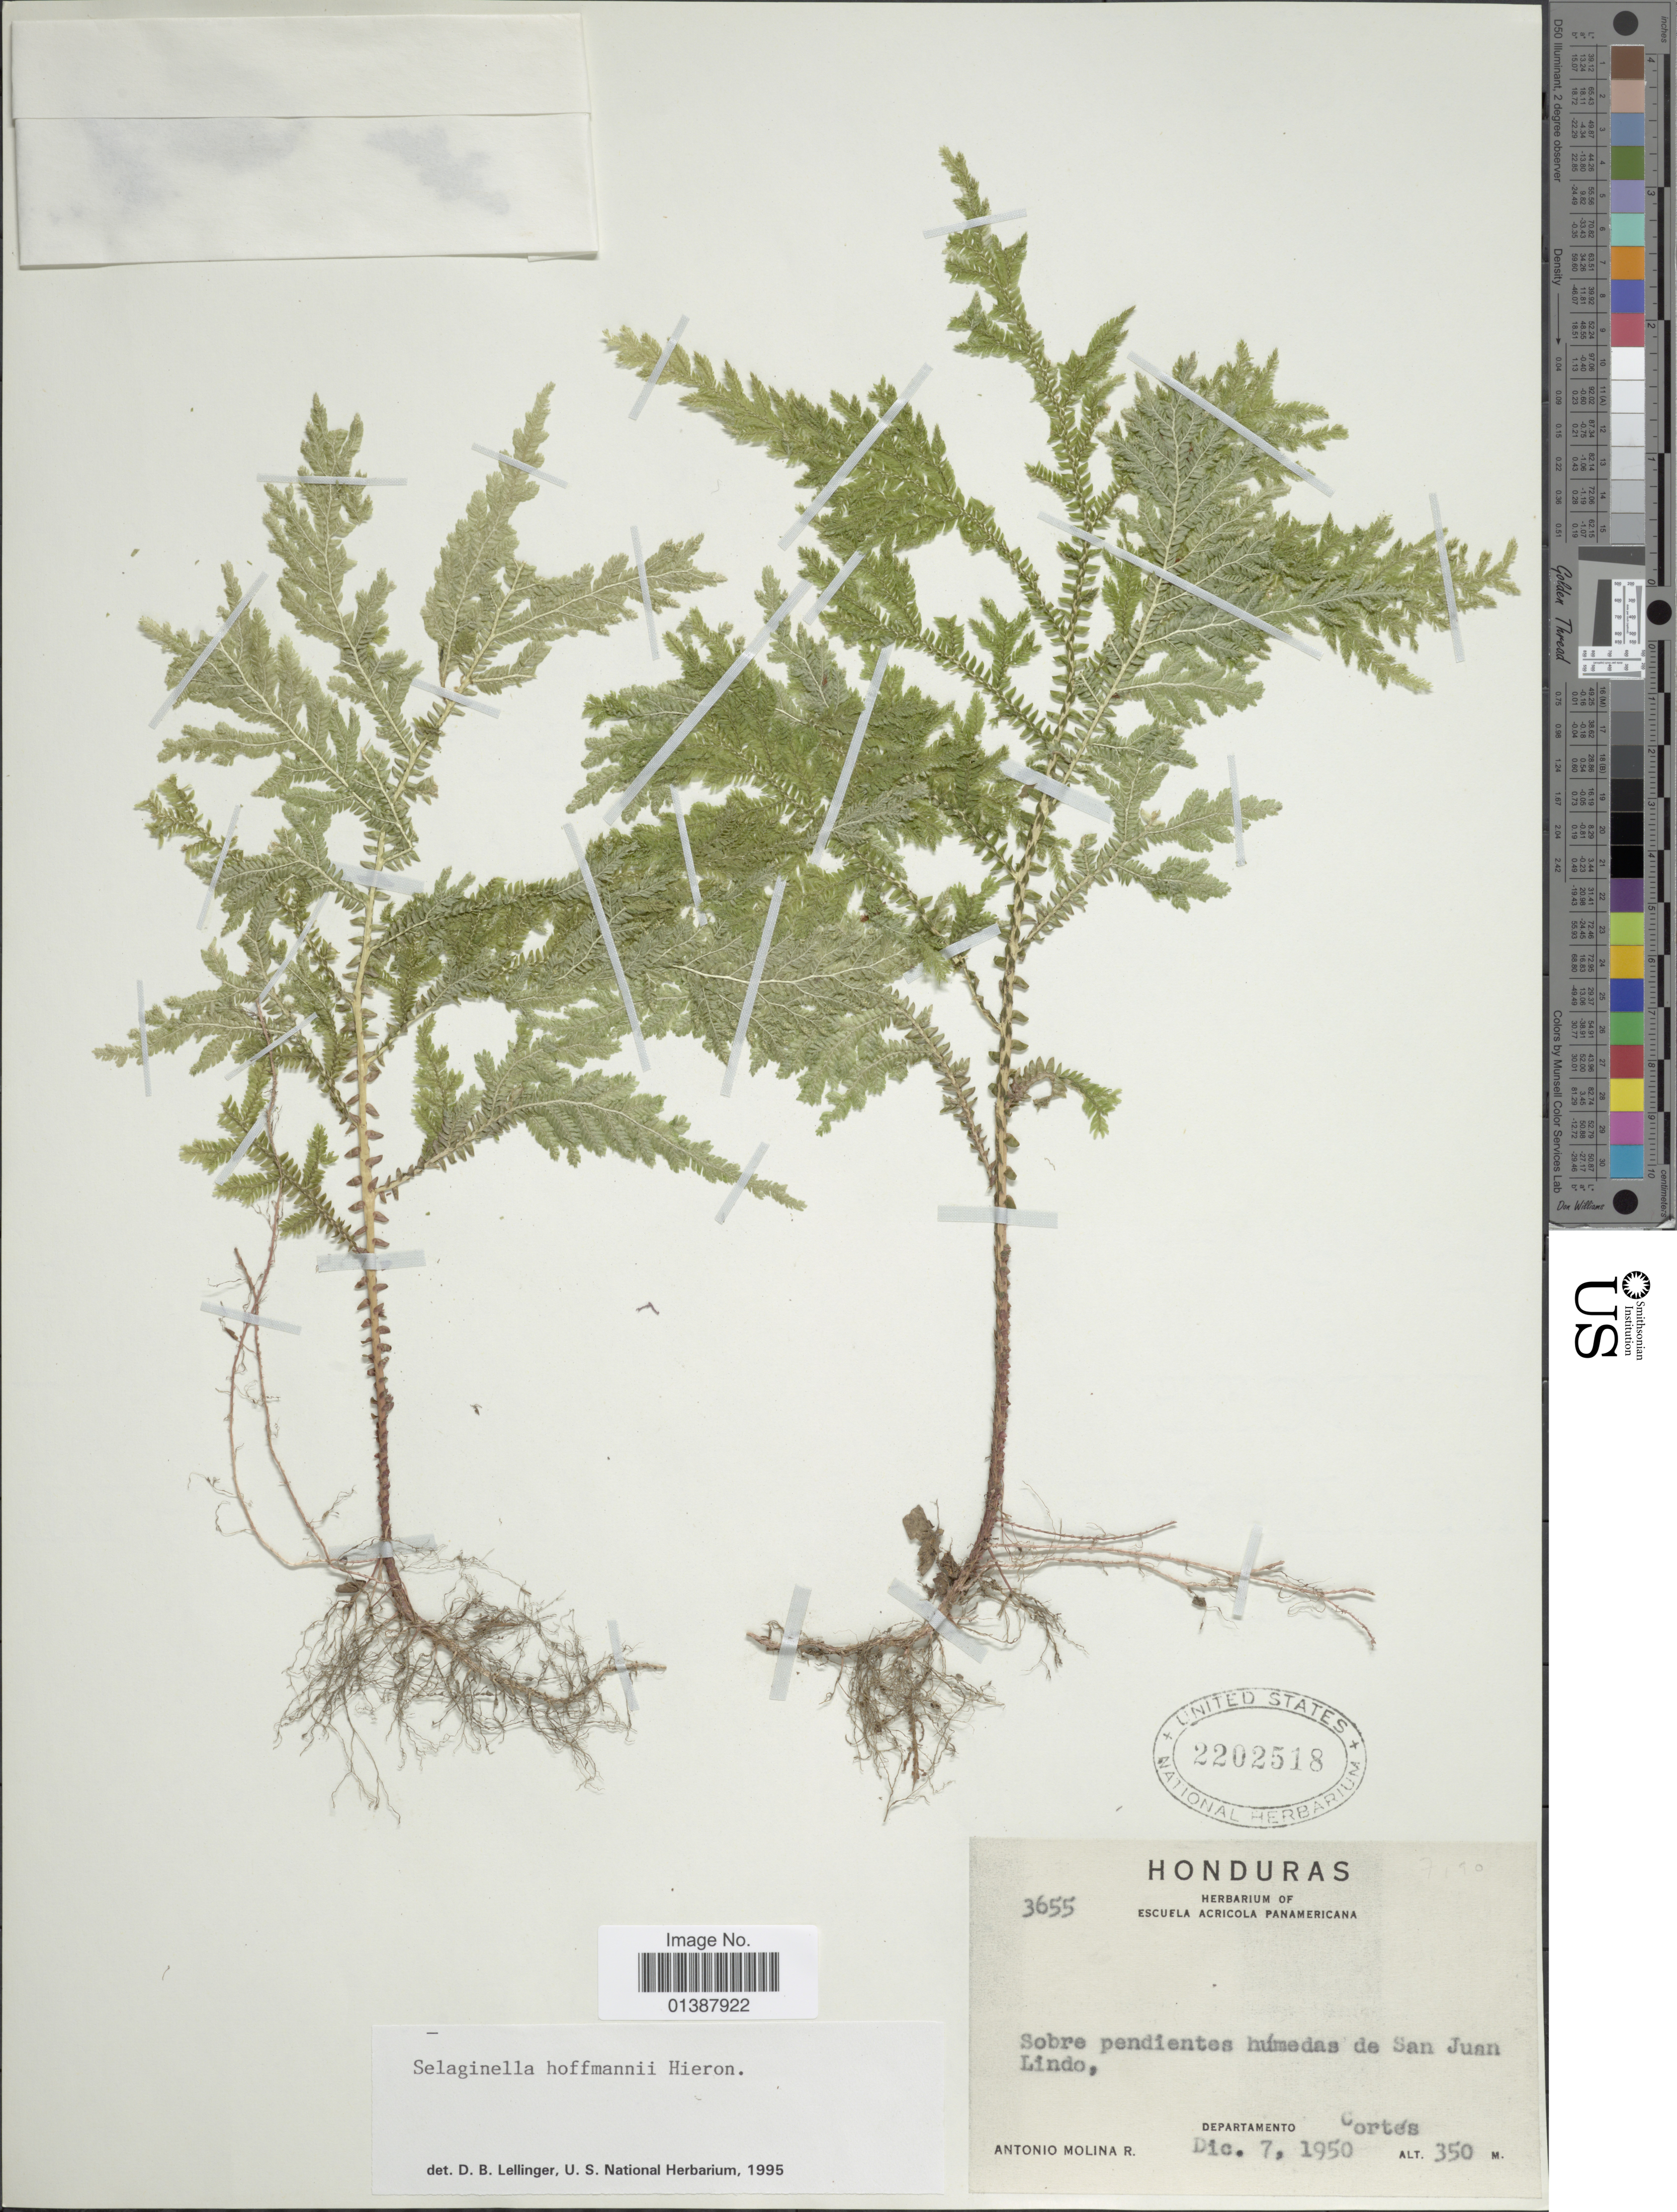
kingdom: Plantae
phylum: Tracheophyta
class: Lycopodiopsida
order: Selaginellales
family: Selaginellaceae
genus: Selaginella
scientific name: Selaginella hoffmannii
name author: Hieron.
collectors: A. Molina R.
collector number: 3655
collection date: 1950-12-07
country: Honduras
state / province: Cortés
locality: Sobre pendienten húmedos de San Juan Lindo, Departamento Cortés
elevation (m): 350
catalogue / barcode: US 2202518